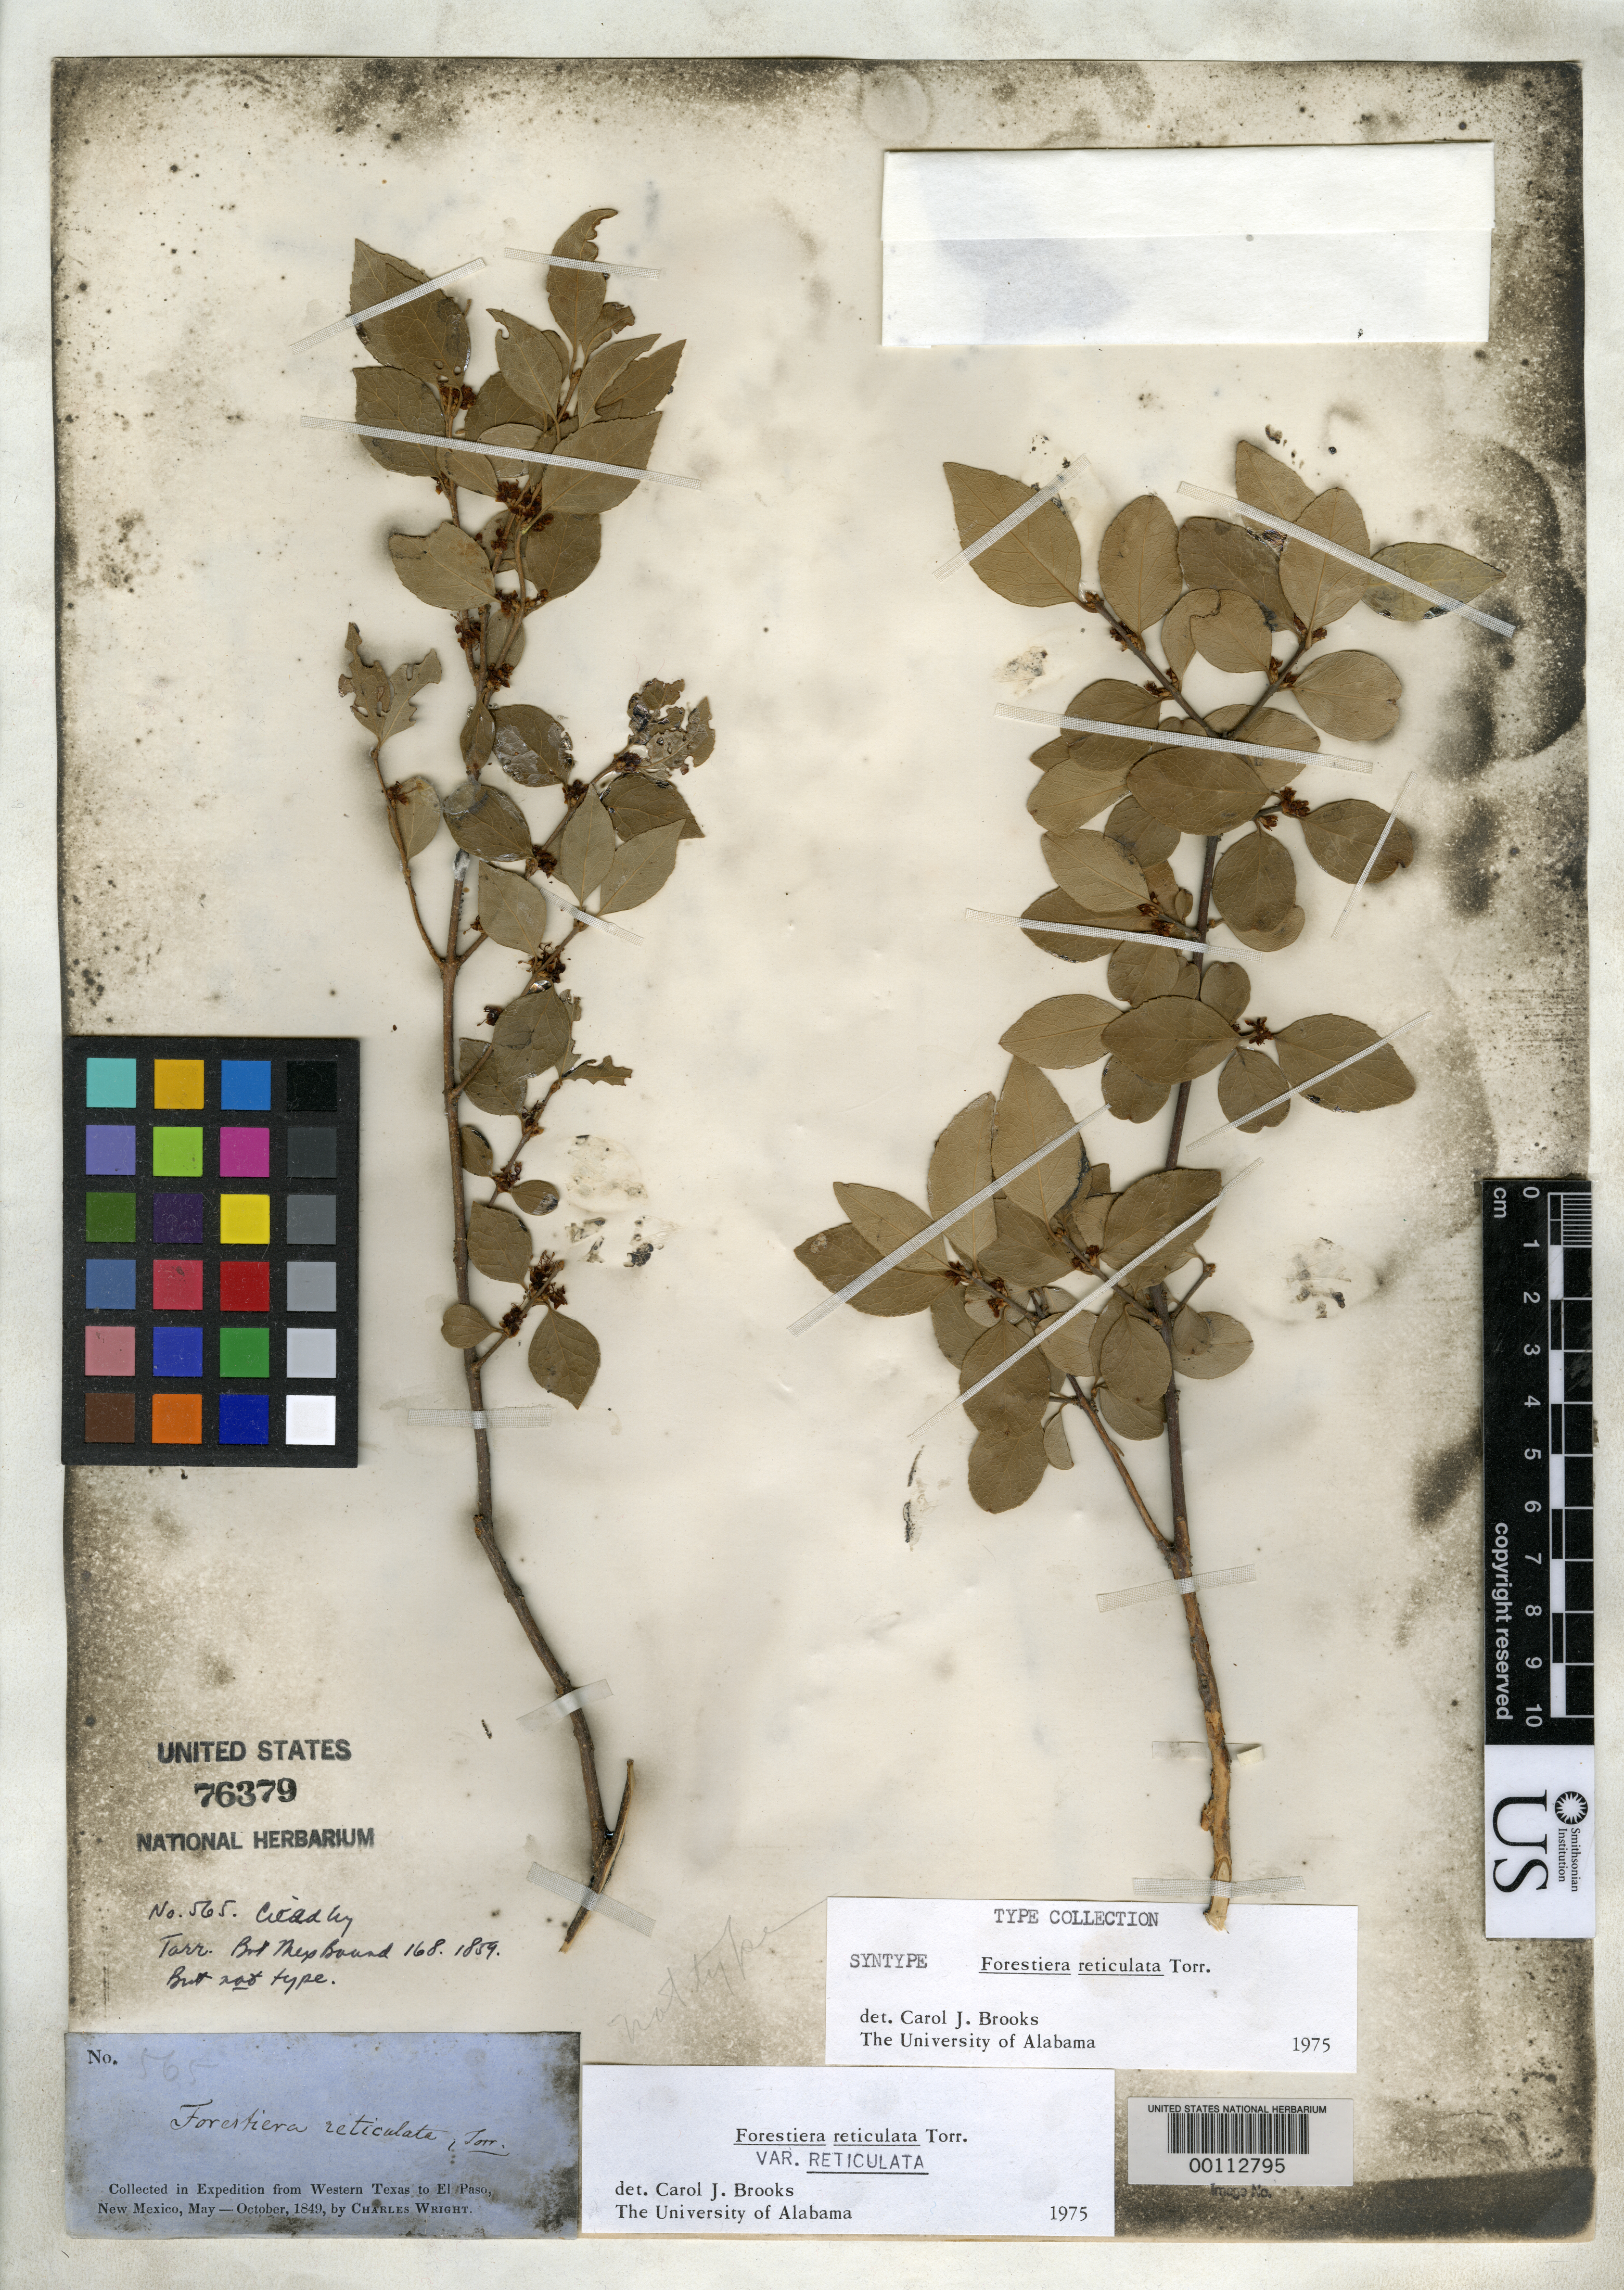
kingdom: Plantae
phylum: Tracheophyta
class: Magnoliopsida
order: Lamiales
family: Oleaceae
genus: Forestiera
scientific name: Forestiera reticulata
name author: Torr. in Emory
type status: Syntype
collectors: C. Wright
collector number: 565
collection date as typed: May 1849 to -- Oct 1849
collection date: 1849-05/1849-10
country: United States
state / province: Texas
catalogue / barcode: US 76379